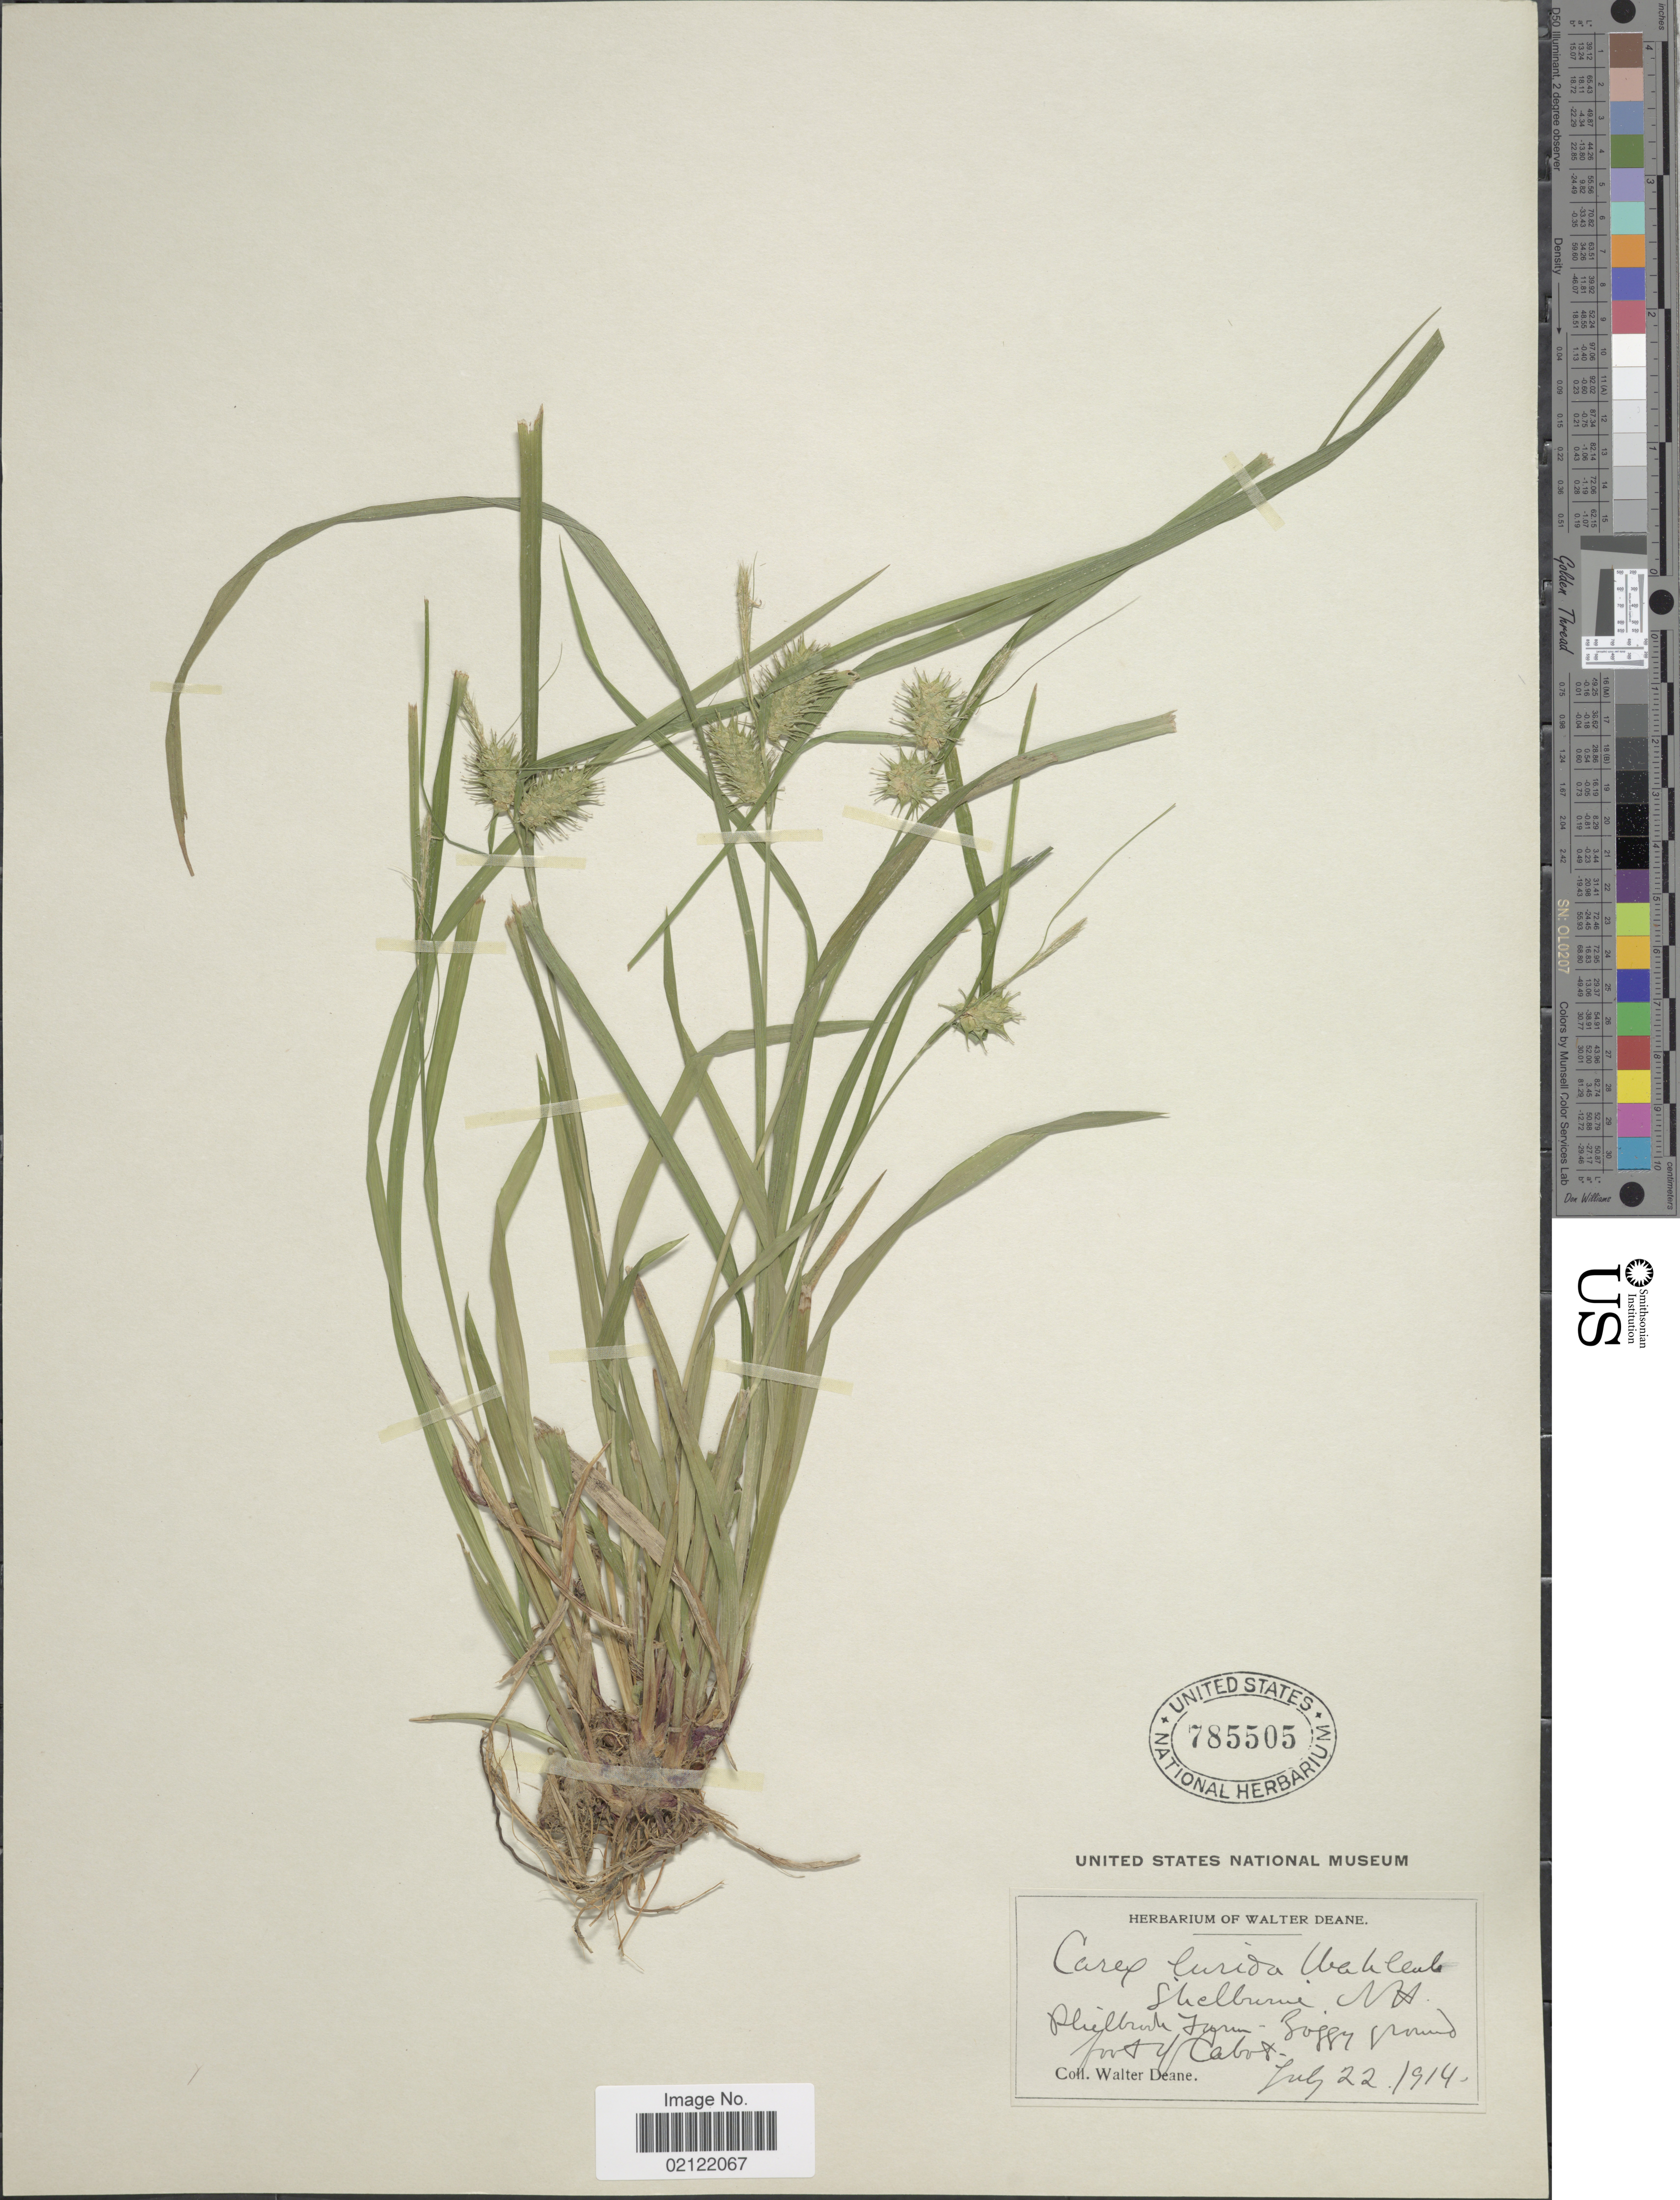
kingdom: Plantae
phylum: Tracheophyta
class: Liliopsida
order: Poales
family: Cyperaceae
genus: Carex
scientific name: Carex lurida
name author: Wahlenb.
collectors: W. Deane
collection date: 1914-07-22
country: United States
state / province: New Hampshire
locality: Shelburne. NH. Philbrook Farm, Boggy ground foot of Cabot.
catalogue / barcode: US 785505